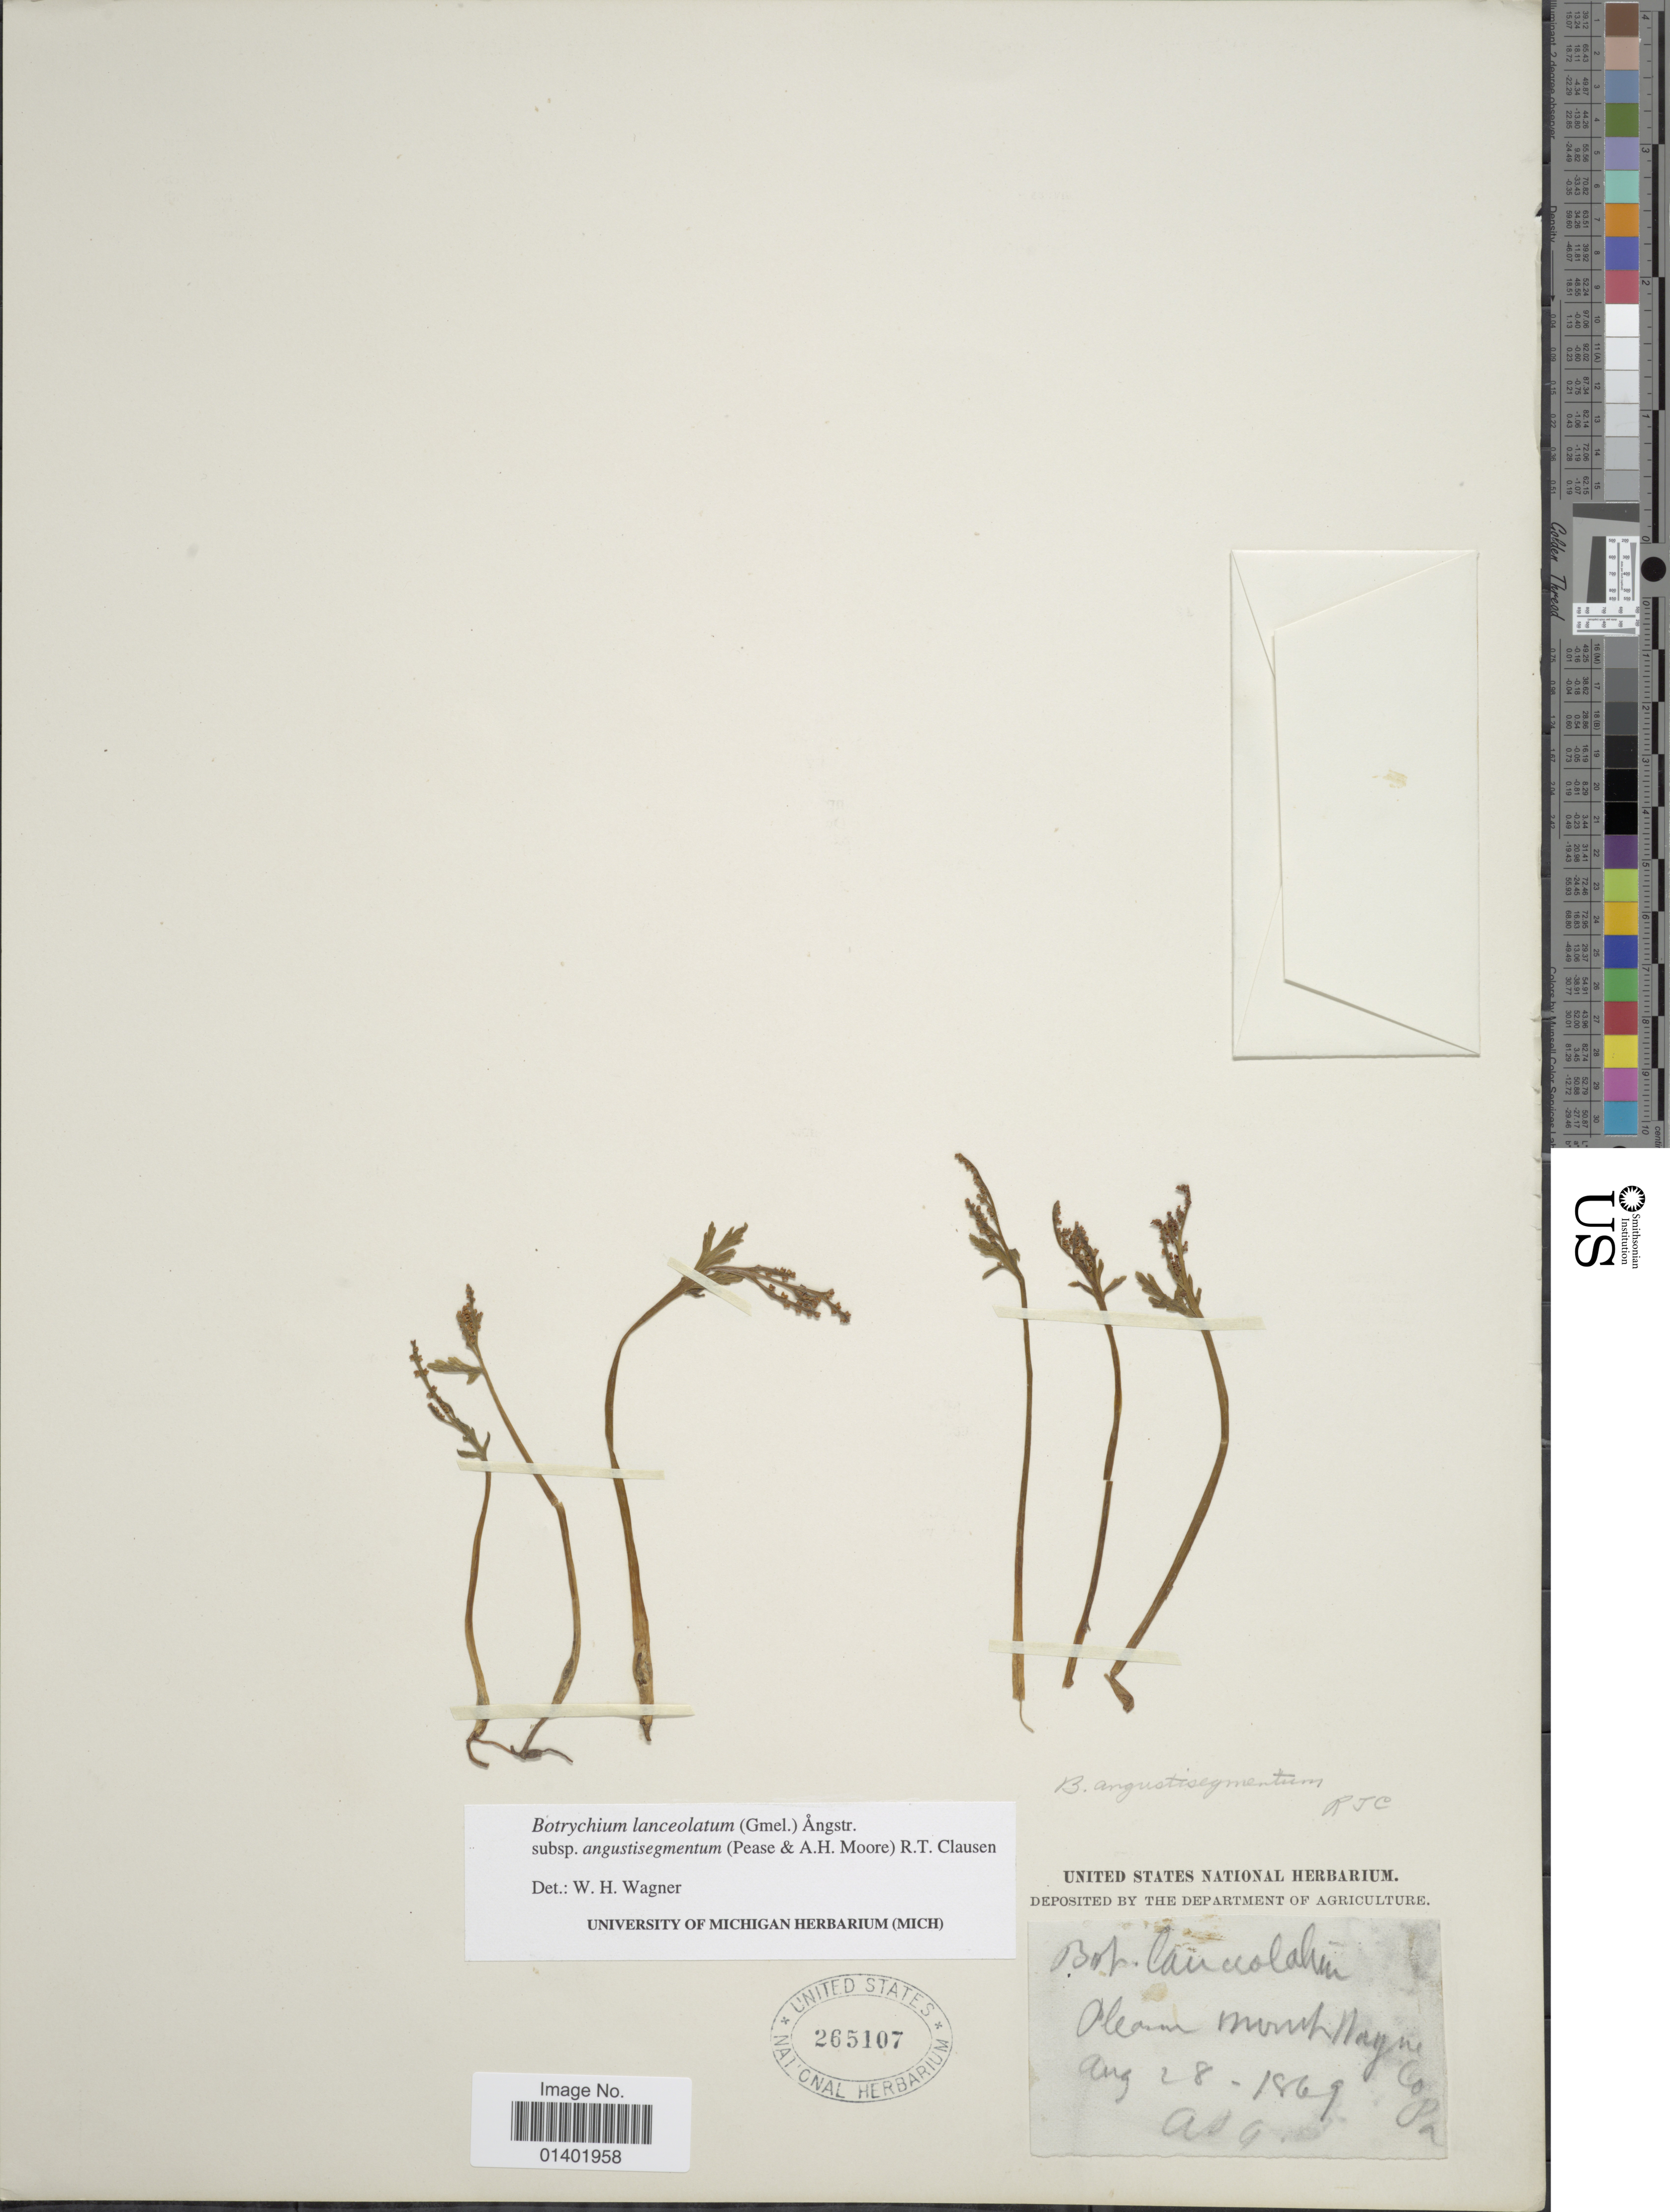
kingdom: Plantae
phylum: Tracheophyta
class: Polypodiopsida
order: Ophioglossales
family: Ophioglossaceae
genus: Botrychium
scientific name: Botrychium lanceolatum subsp. angustisegmentum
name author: (Pease & A.H. Moore) R.T. Clausen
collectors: United States Department of Agriculture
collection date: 1969-08-28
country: United States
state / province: Pennsylvania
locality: Pleam Mouth Wayne Co.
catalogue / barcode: US 265107